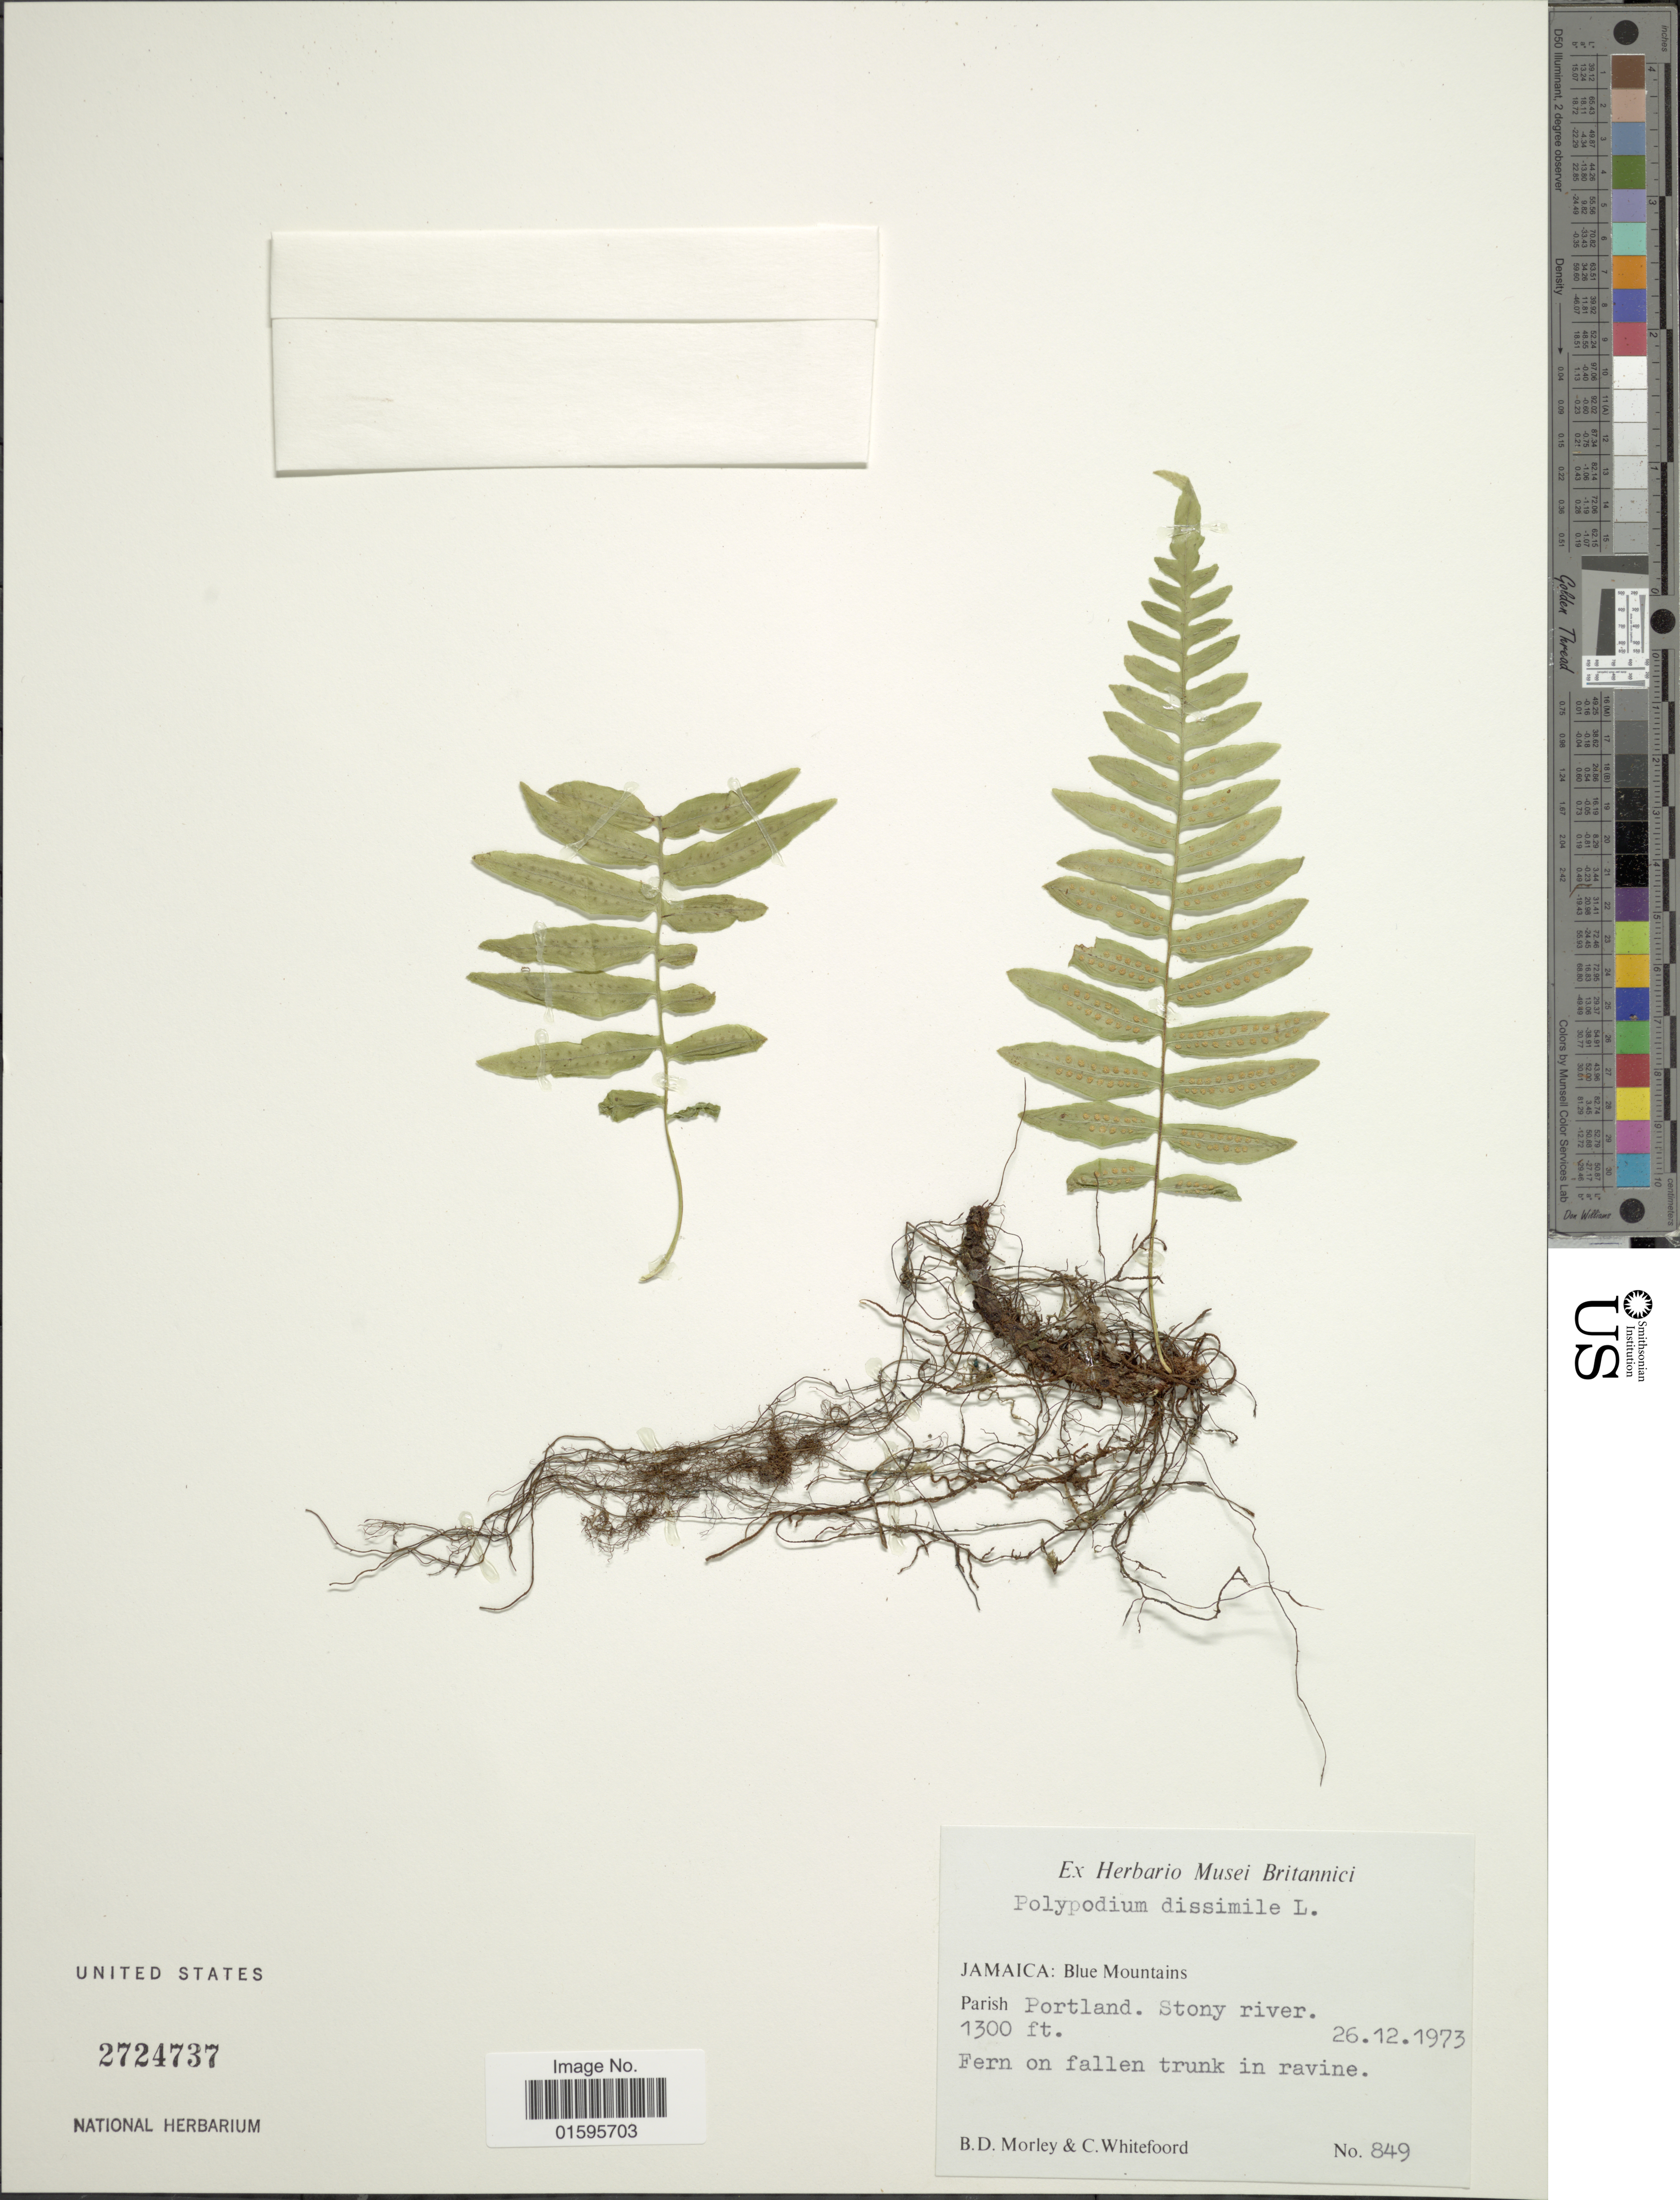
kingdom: Plantae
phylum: Tracheophyta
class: Polypodiopsida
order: Polypodiales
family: Polypodiaceae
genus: Polypodium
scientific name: Polypodium dulce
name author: Poir.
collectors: B. D. Morley & C. Whitefoord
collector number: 849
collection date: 1973-12-26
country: Jamaica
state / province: Portland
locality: Blue Mountains, Parish Portland, Stony river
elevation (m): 396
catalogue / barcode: US 2724737